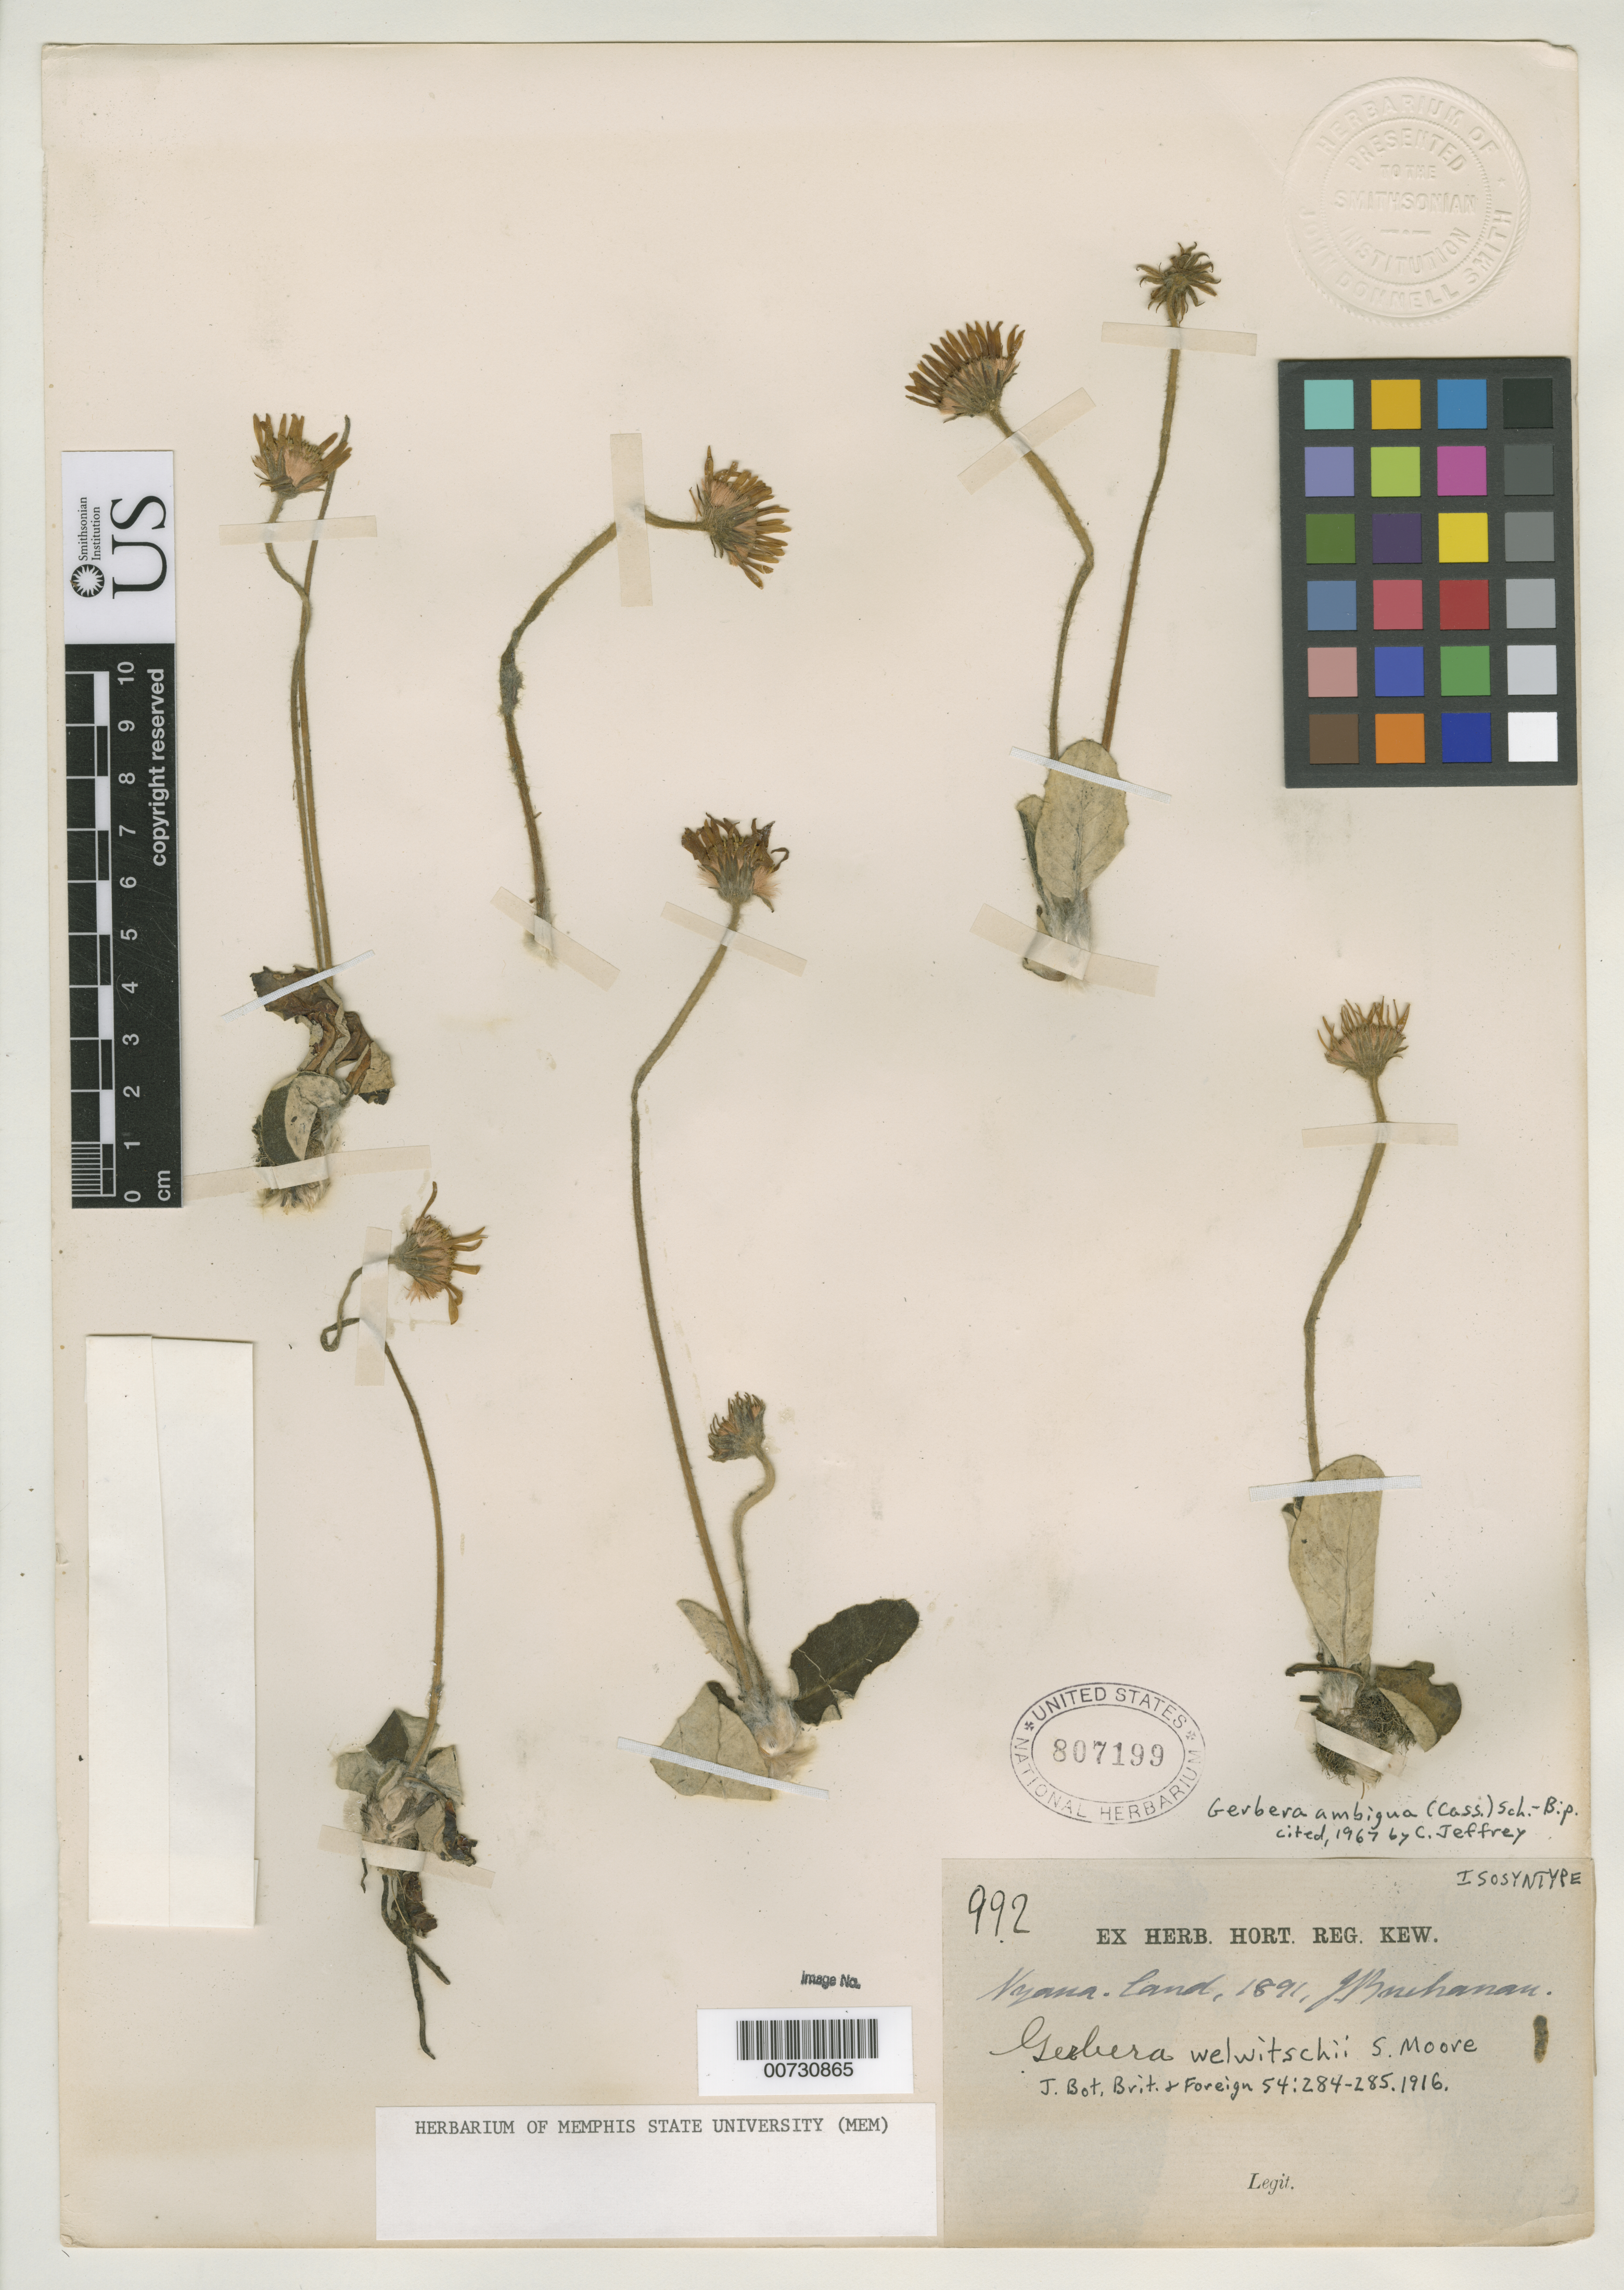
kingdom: Plantae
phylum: Tracheophyta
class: Magnoliopsida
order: Asterales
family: Asteraceae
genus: Gerbera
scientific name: Gerbera welwitschii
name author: S. Moore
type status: Isosyntype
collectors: J. Buchanan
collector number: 992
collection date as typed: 1891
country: Malawi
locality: Nyassa-land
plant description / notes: Cited 1967 by C. Jeffrey, Kew Bull. 21: 218.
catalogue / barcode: US 807199